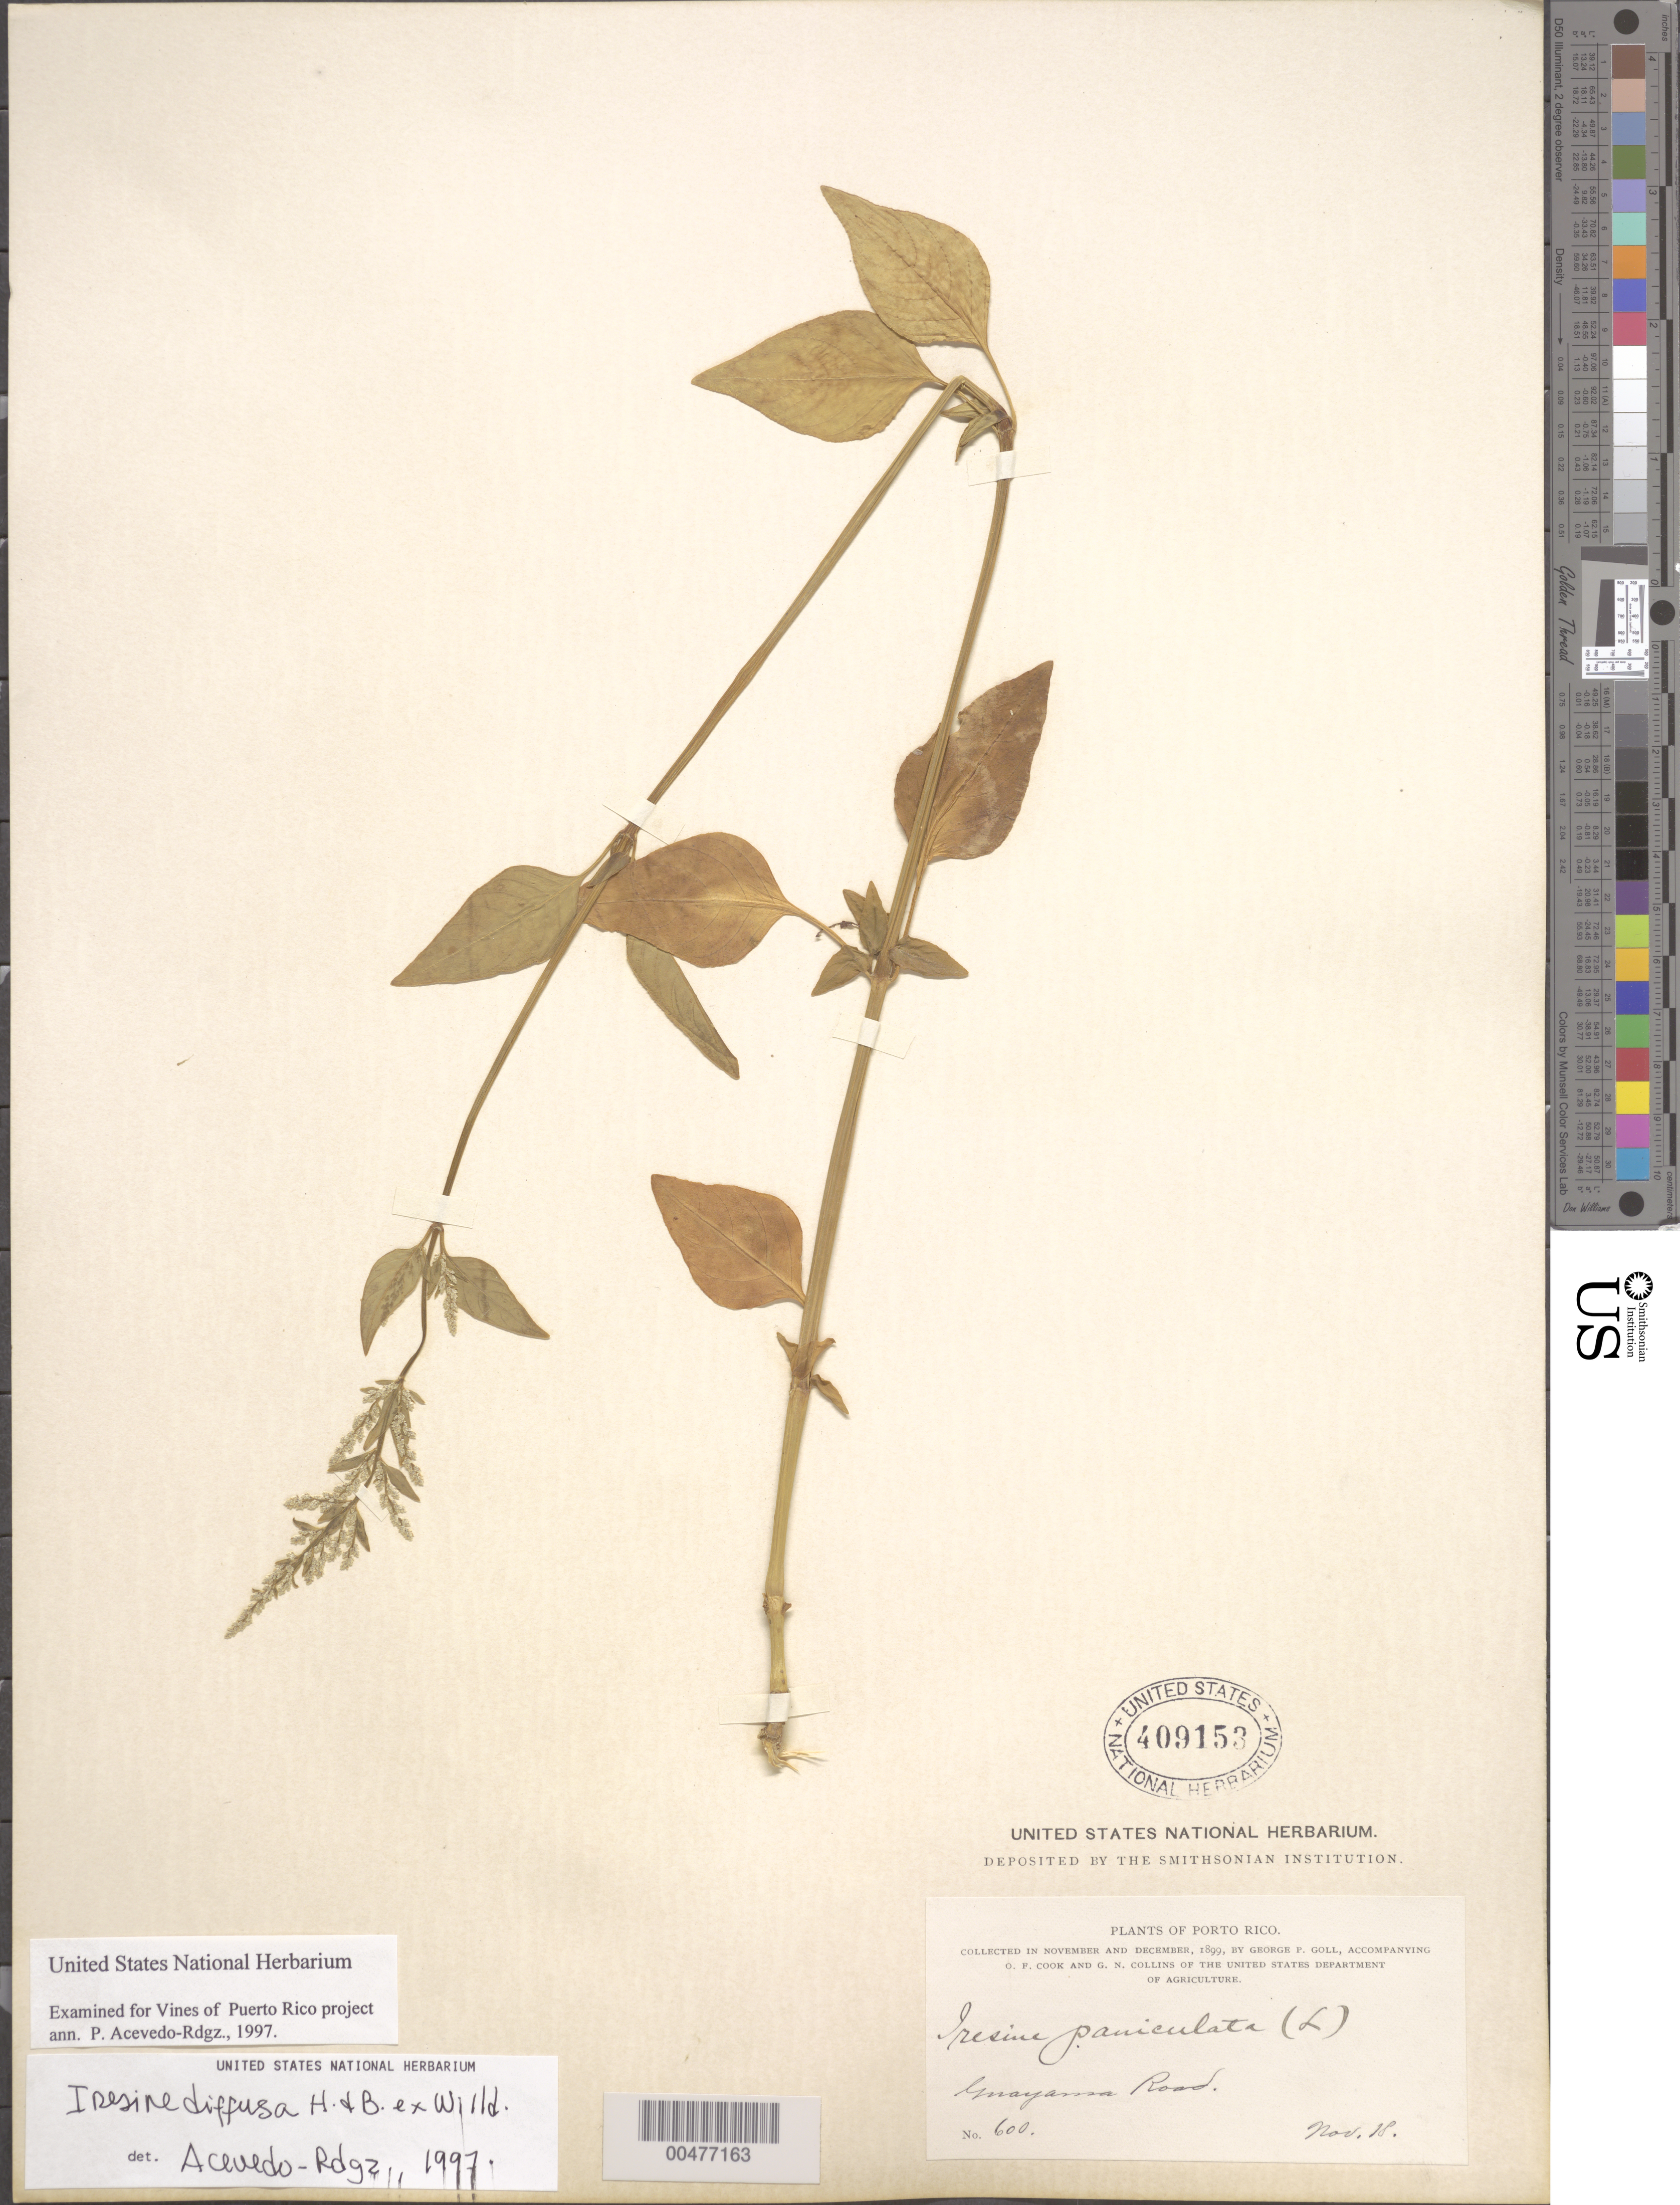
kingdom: Plantae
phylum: Tracheophyta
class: Magnoliopsida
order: Caryophyllales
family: Amaranthaceae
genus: Iresine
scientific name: Iresine diffusa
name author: Humb. & Bonpl. ex Willd.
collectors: G. Goll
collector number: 600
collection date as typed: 18 Nov 1899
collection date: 1899-11-18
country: Puerto Rico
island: Greater Antilles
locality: Guayama Road.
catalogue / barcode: US 409153